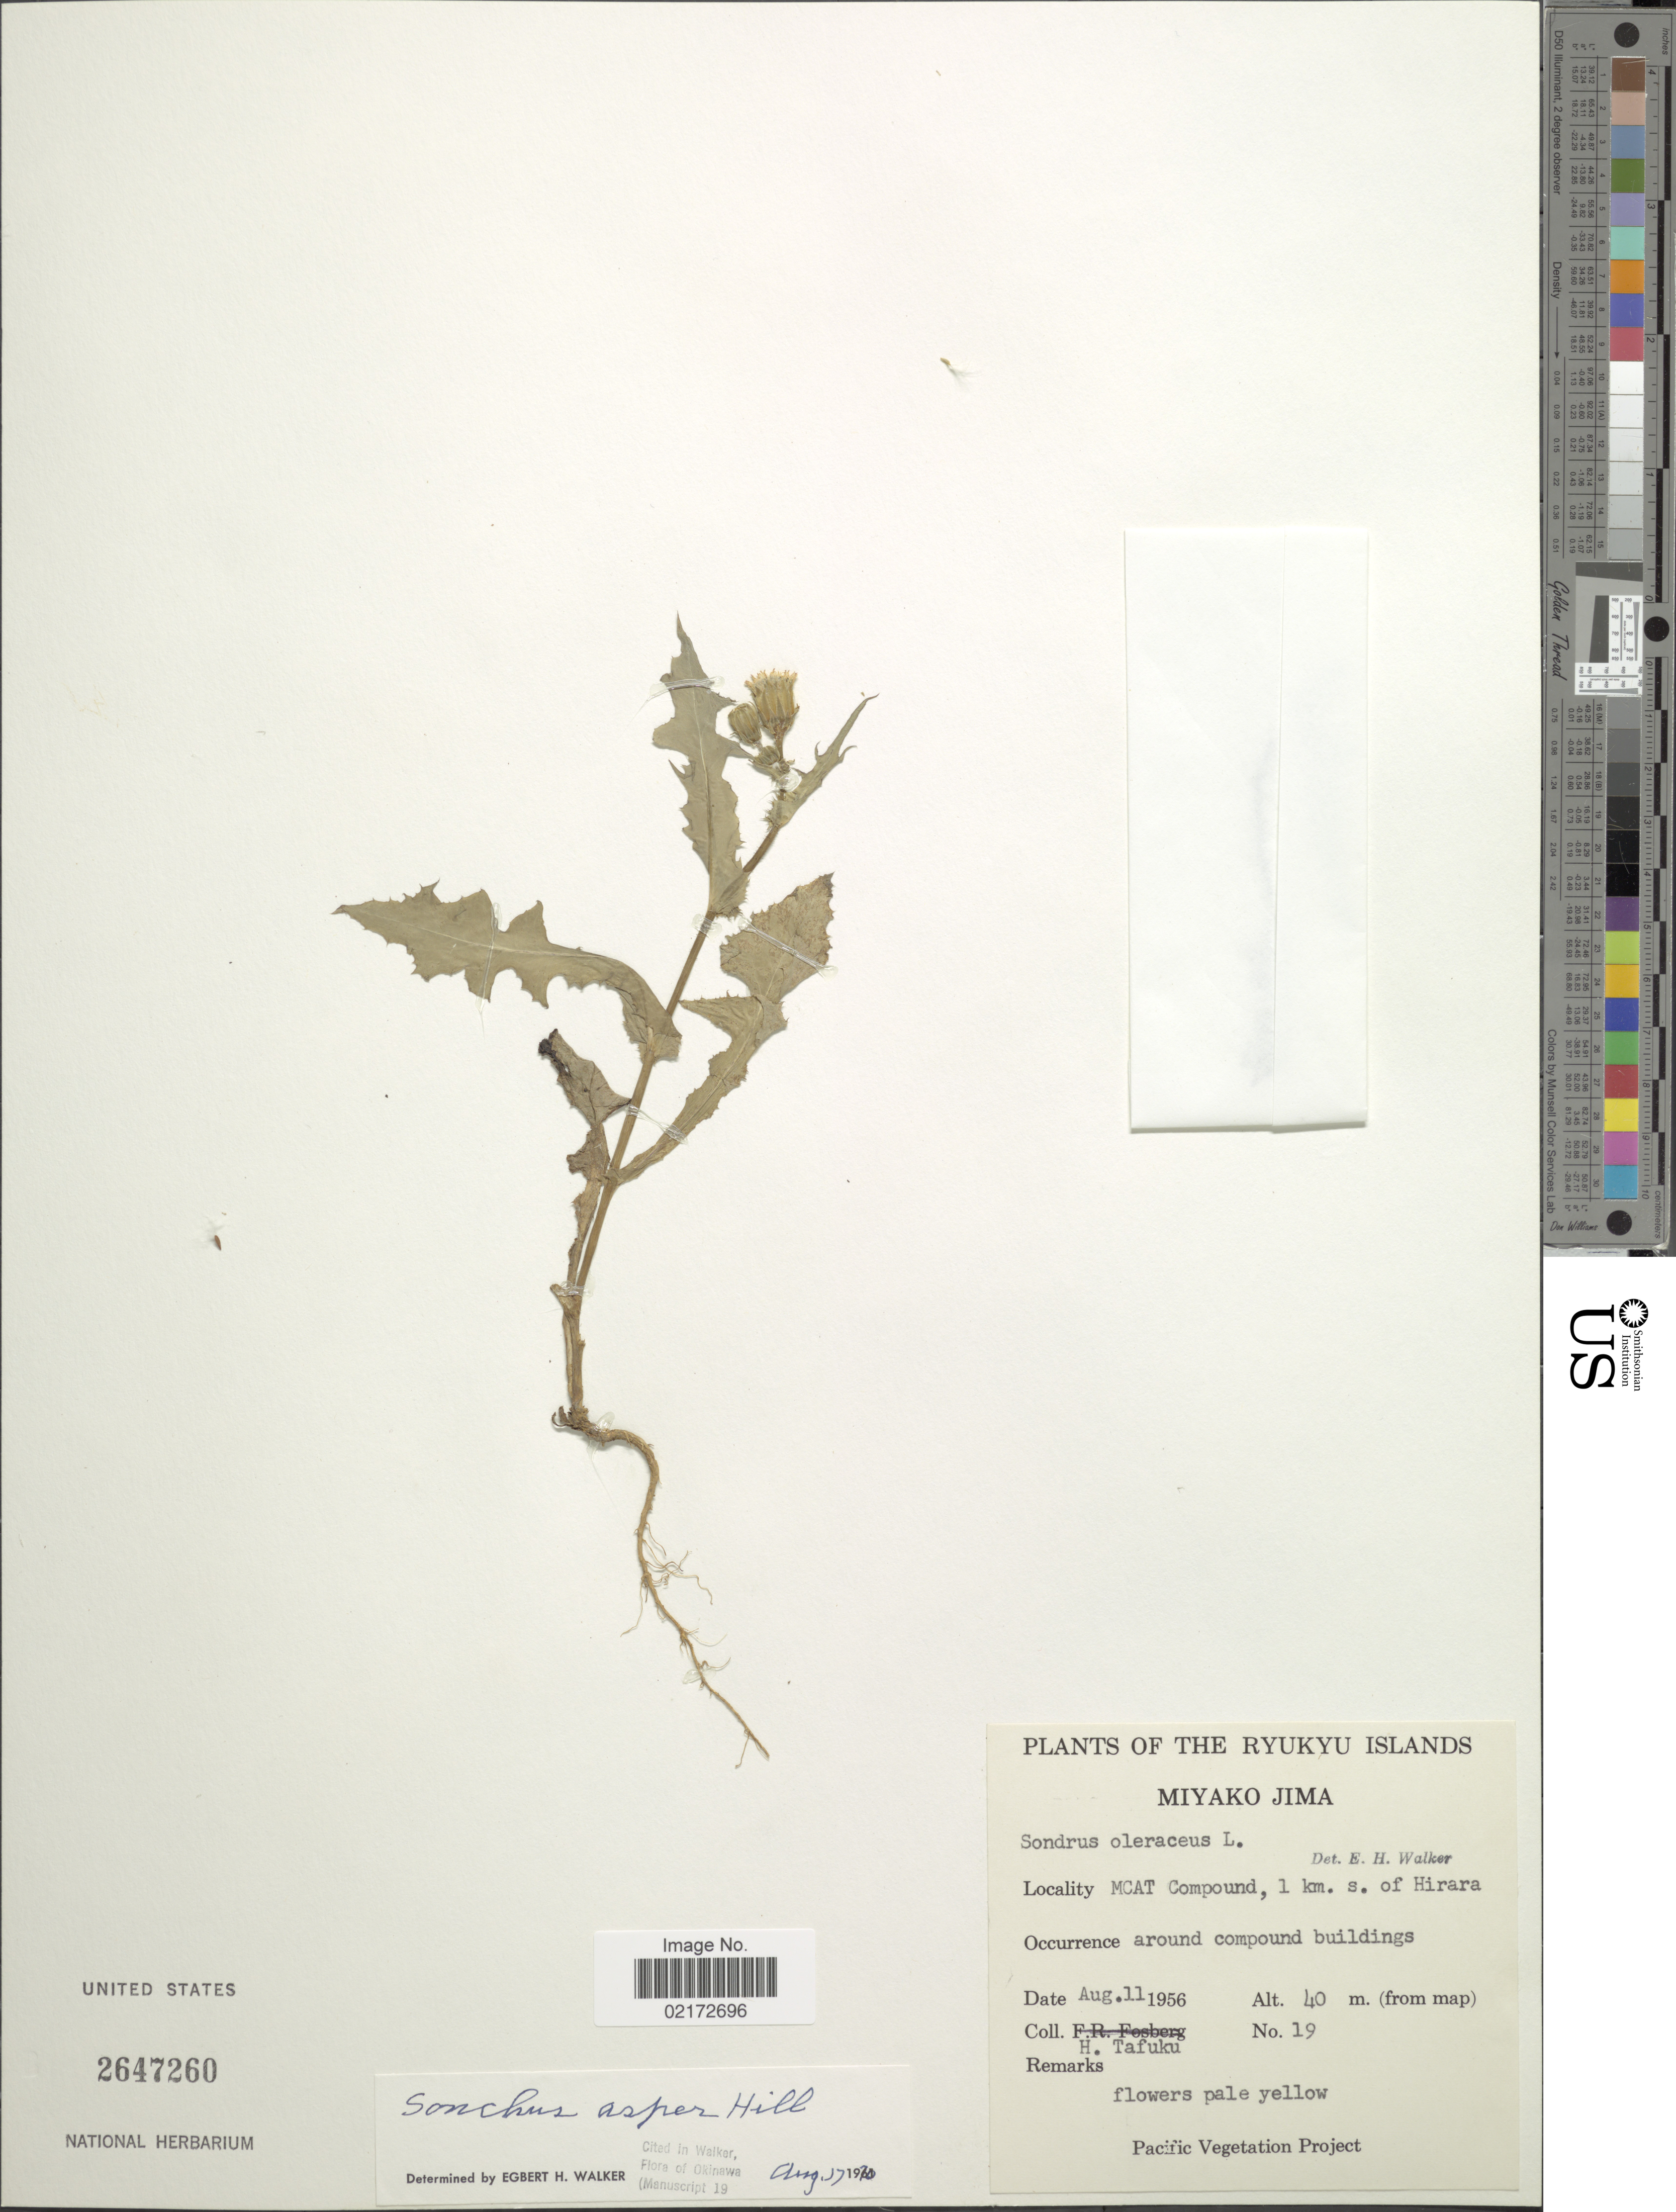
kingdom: Plantae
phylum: Tracheophyta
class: Magnoliopsida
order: Asterales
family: Asteraceae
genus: Sonchus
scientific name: Sonchus asper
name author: (L.) Hill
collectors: H. Tafuku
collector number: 19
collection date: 1956-08-11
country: Japan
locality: Ryukyu Islands. Miyako Jima. MCAT Compound, 1 km. s. of Hirara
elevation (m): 40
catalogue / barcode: US 2647260